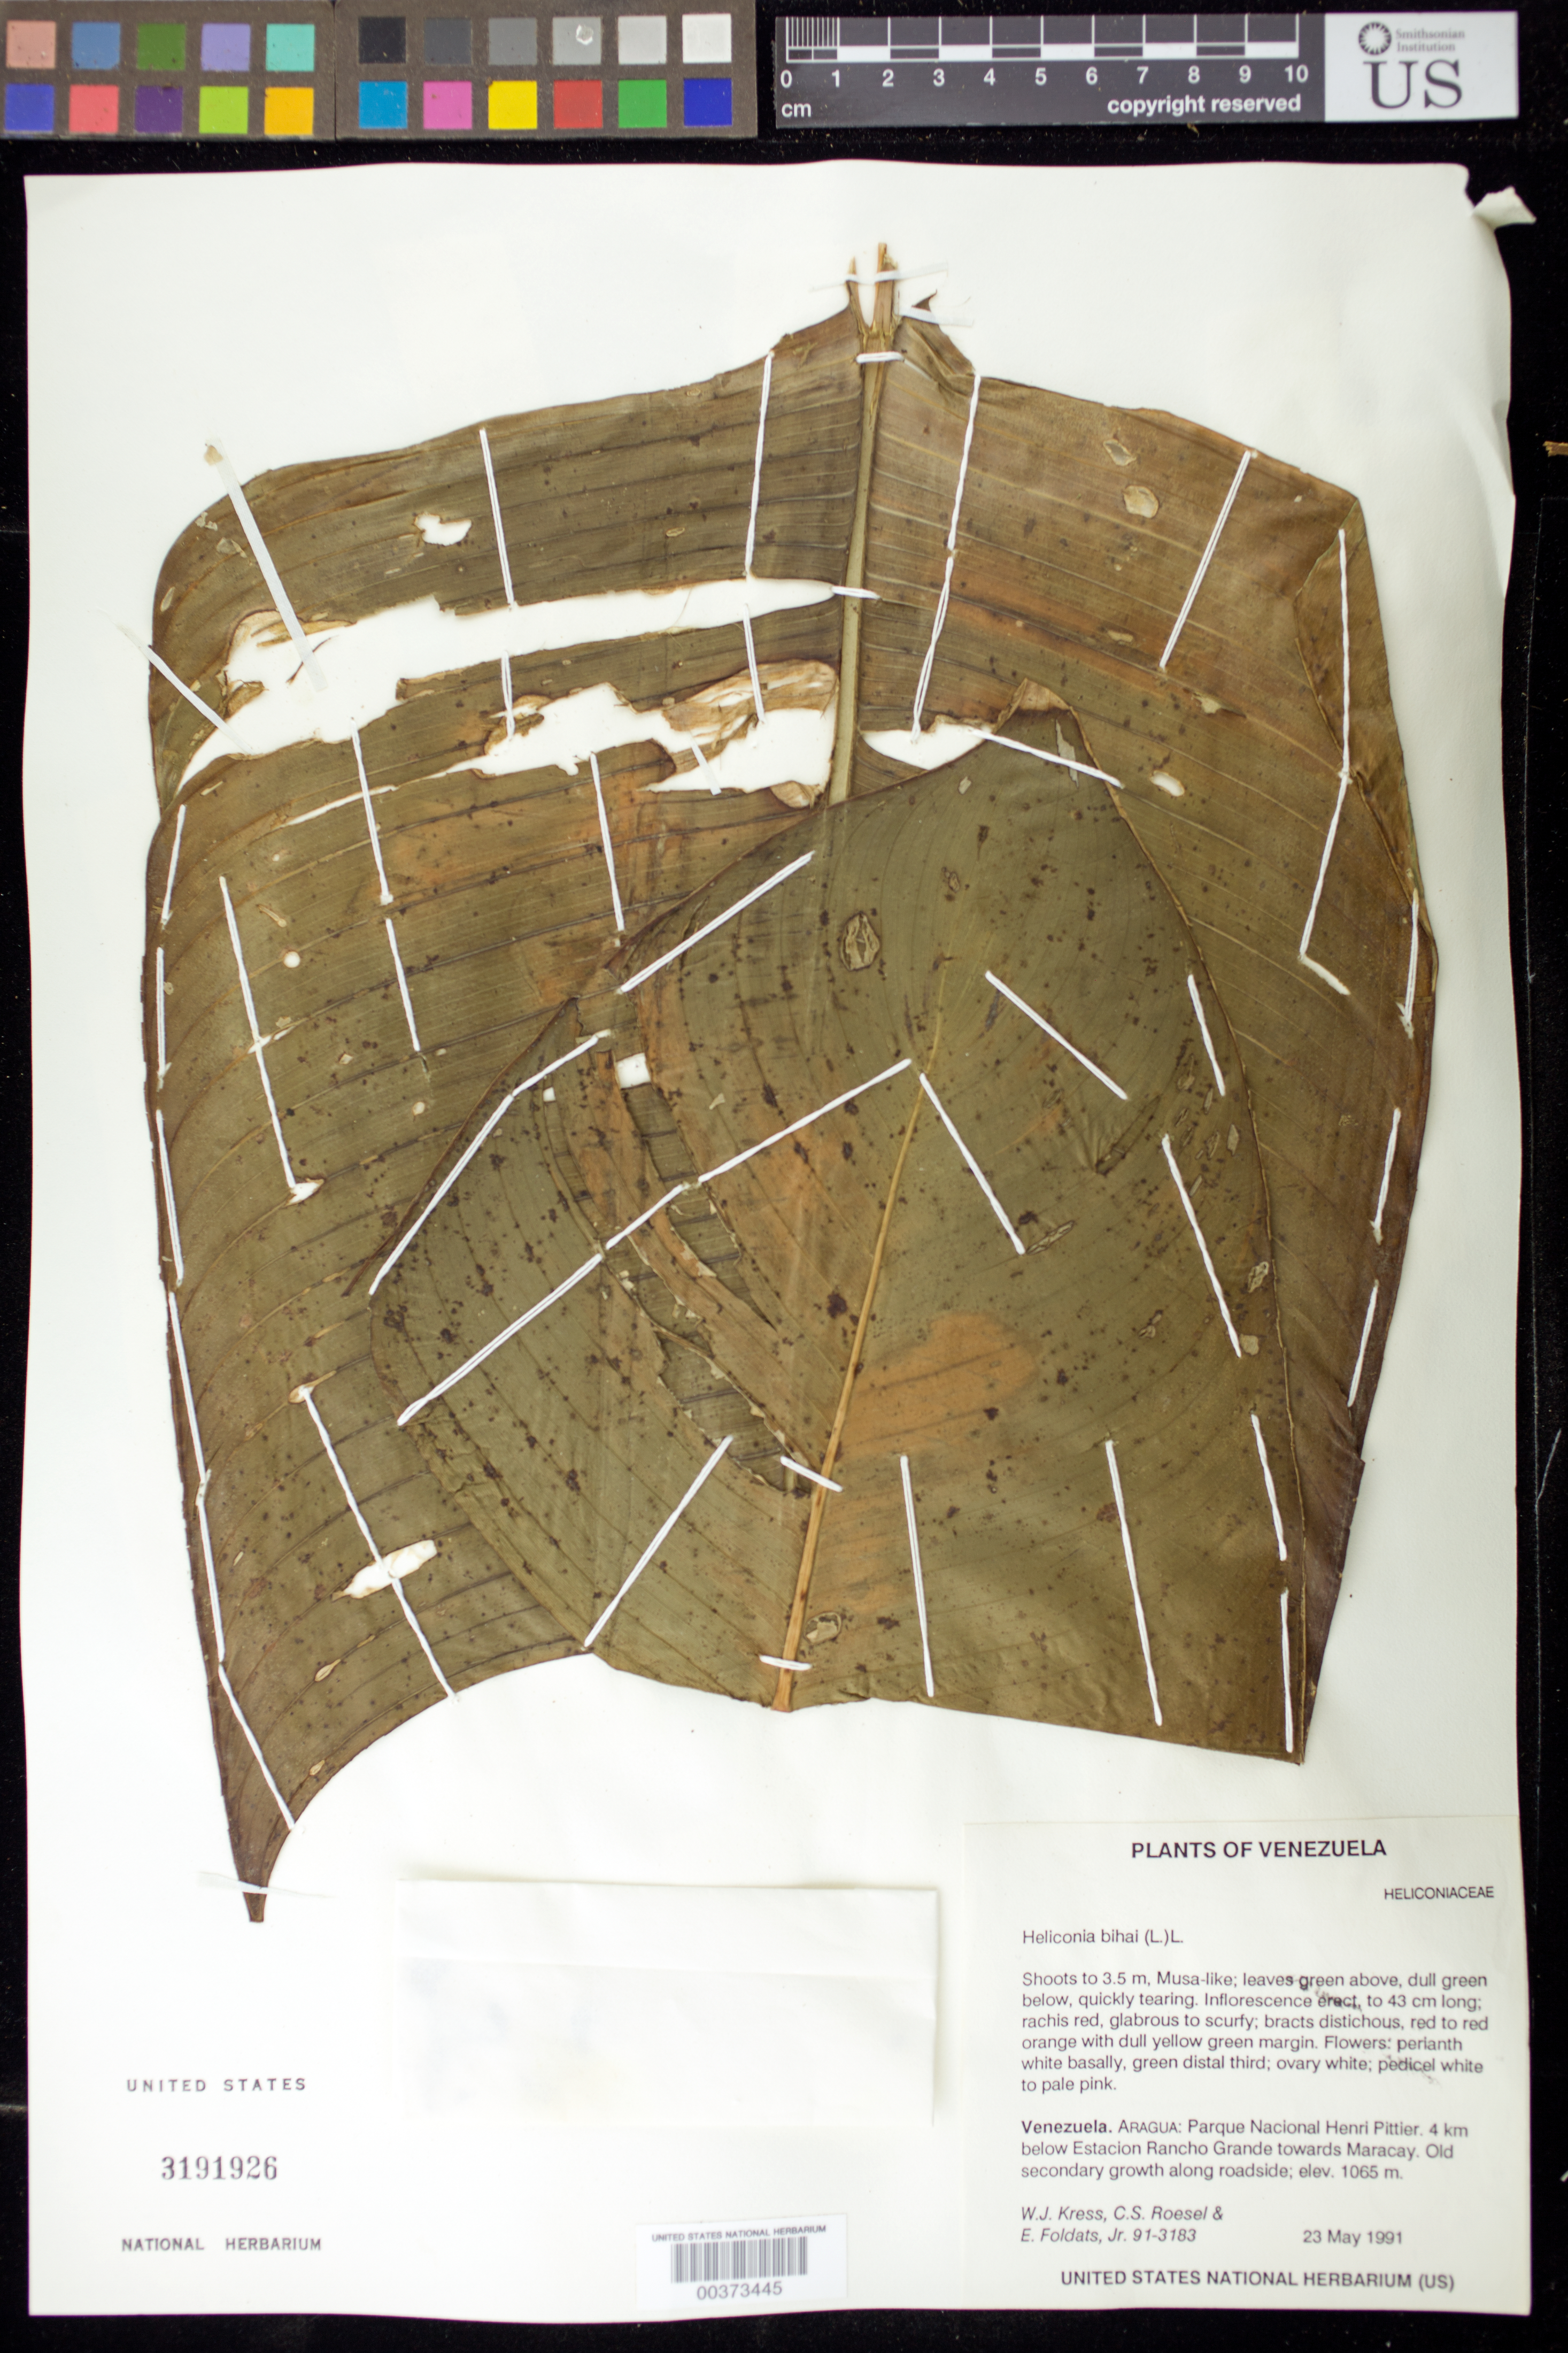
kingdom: Plantae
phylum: Tracheophyta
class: Liliopsida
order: Zingiberales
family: Heliconiaceae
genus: Heliconia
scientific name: Heliconia bihai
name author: (L.) L.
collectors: W. J. Kress, C. S. Roesel & E. Foldats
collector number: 91-3183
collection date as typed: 23 May 1991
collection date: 1991-05-23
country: Venezuela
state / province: Aragua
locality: Parque Nacional Henri Pittier; 4 km below Estacion Rancho Grande towards Maracay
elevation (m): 1065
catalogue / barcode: US 3191926